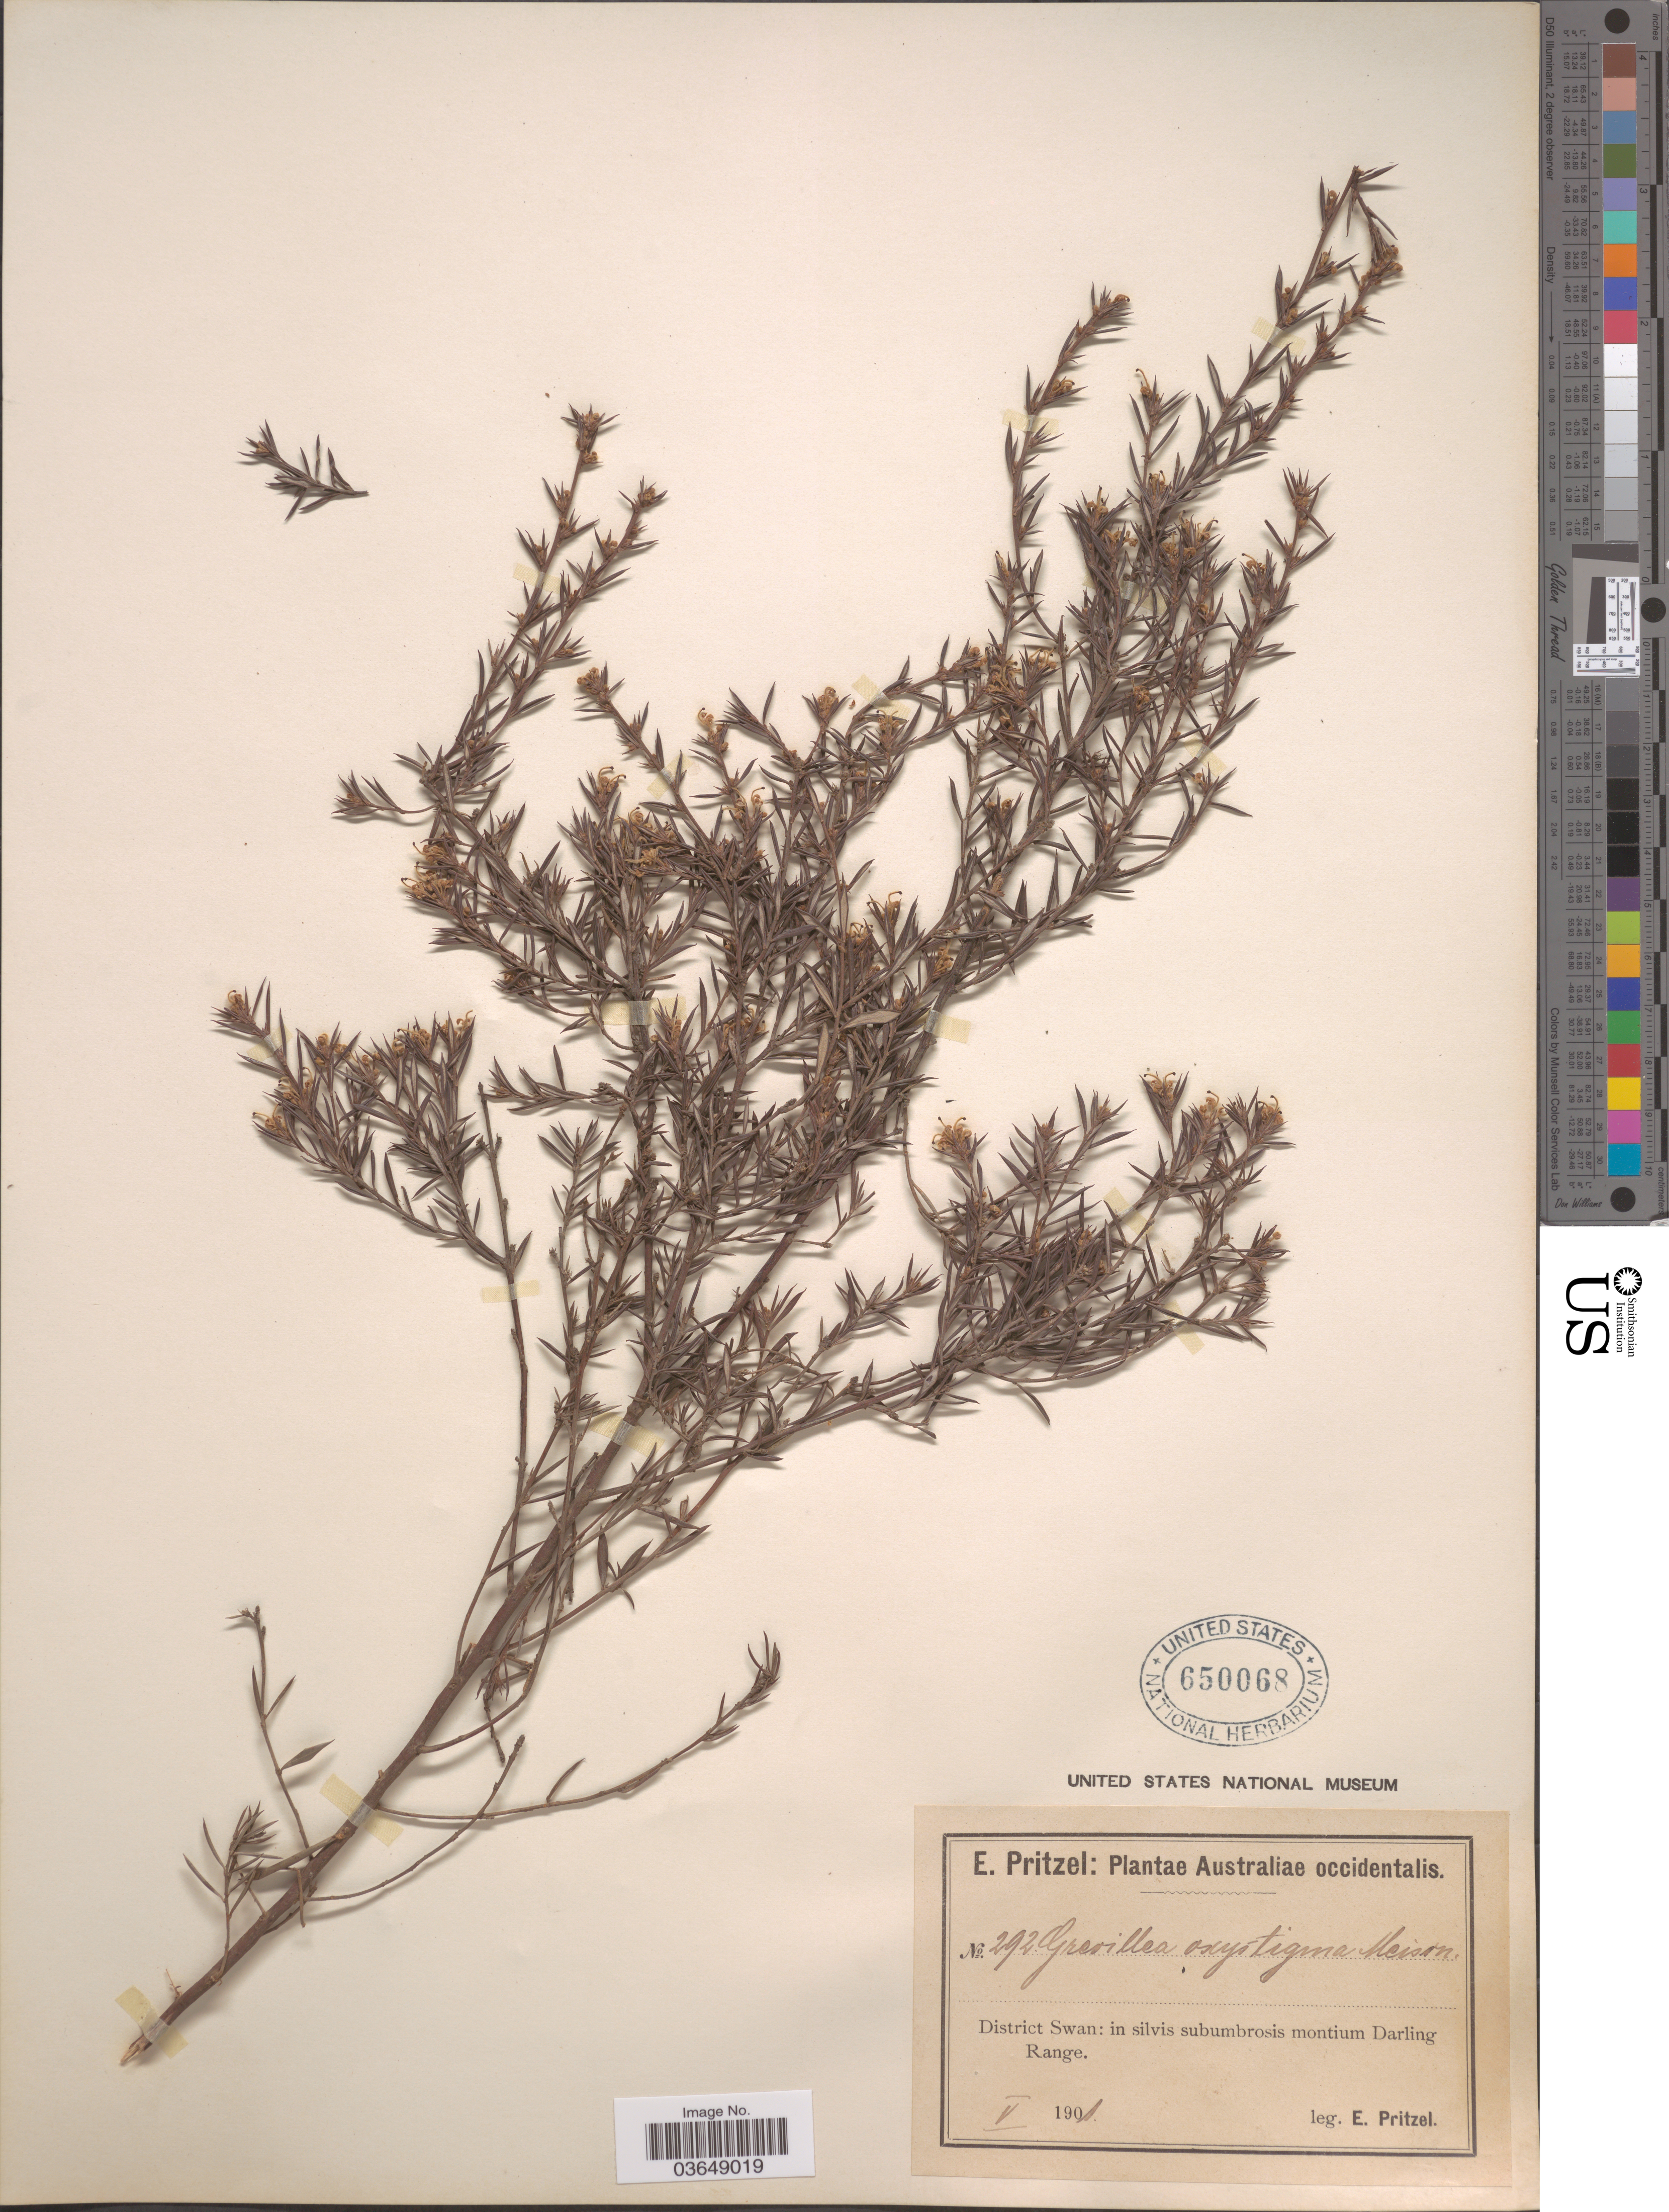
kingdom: Plantae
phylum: Tracheophyta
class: Magnoliopsida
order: Proteales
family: Proteaceae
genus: Grevillea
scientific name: Grevillea oxystigma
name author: Meisn.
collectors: E. G. Pritzel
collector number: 292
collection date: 1901-05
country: Australia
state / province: Western Australia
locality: Australiae occidentalis. District Swan: in silvis subumbrosis montium Darling Range.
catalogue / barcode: US 650068